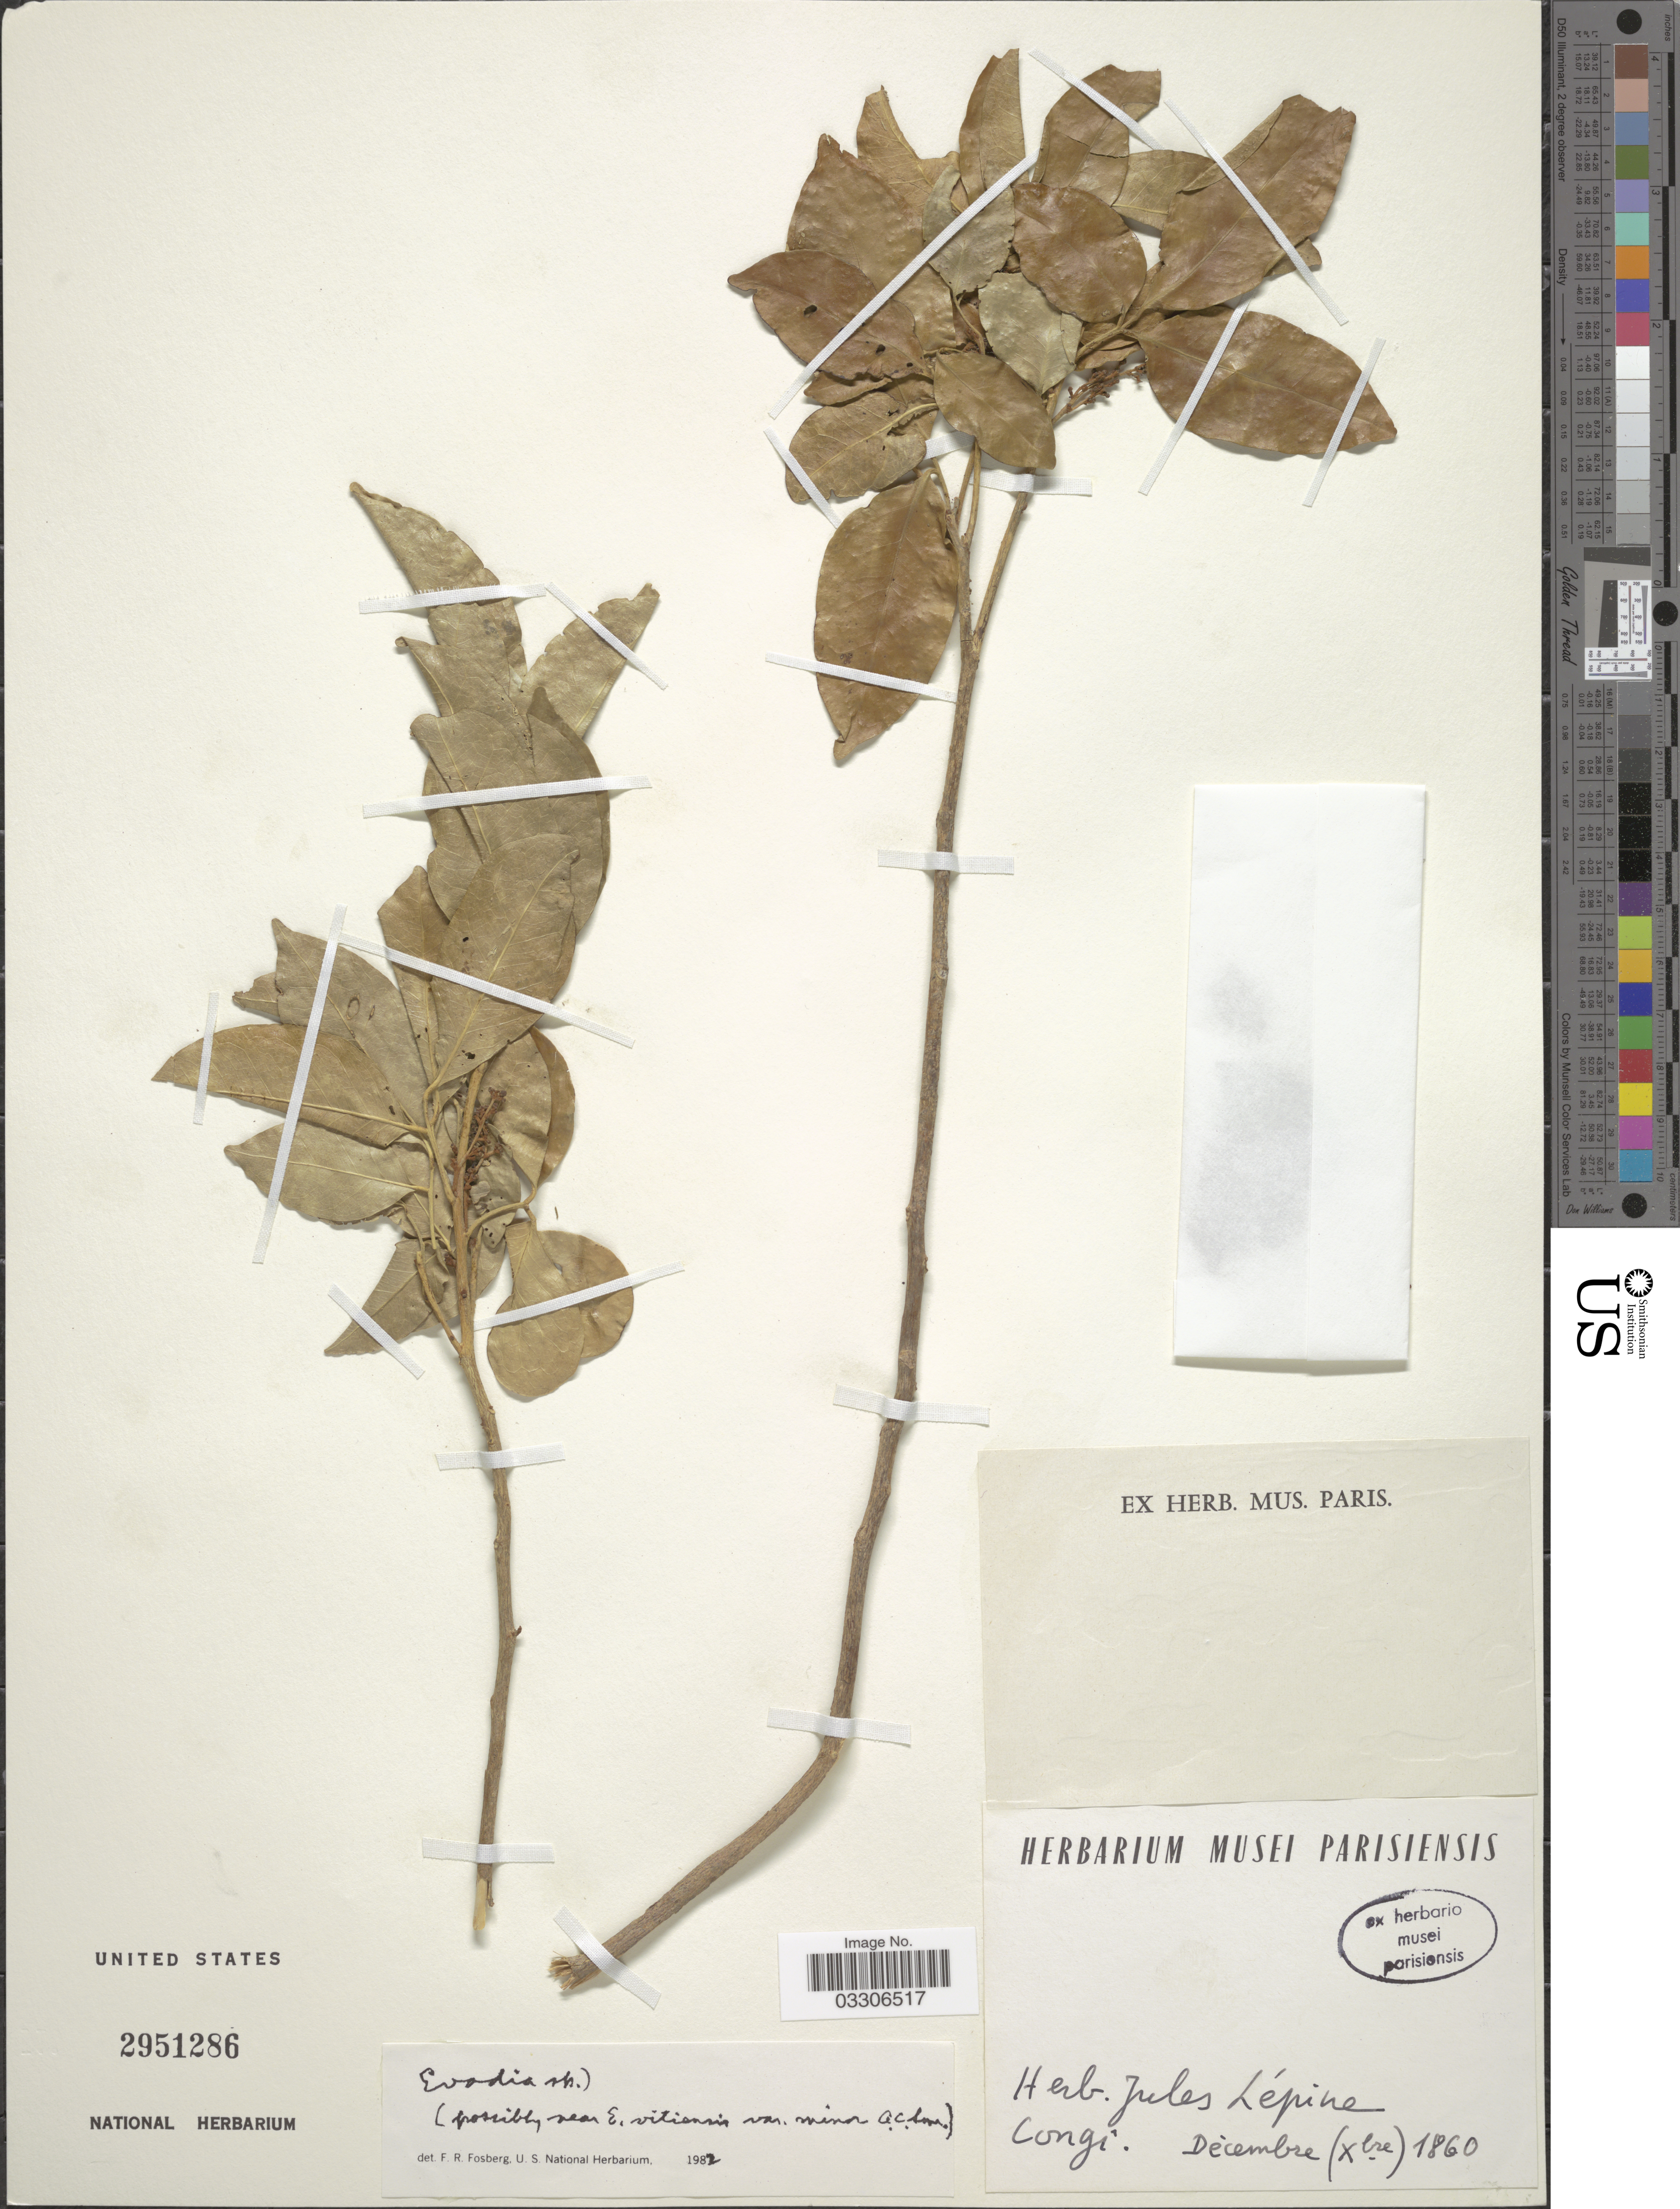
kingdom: Chromista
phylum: Ochrophyta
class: Bacillariophyceae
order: Eunotiales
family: Eunotiaceae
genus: Euodia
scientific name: Euodia sp.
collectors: Ex herb. Jules Lépine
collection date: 1860-12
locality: Congi.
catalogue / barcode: US 2951286